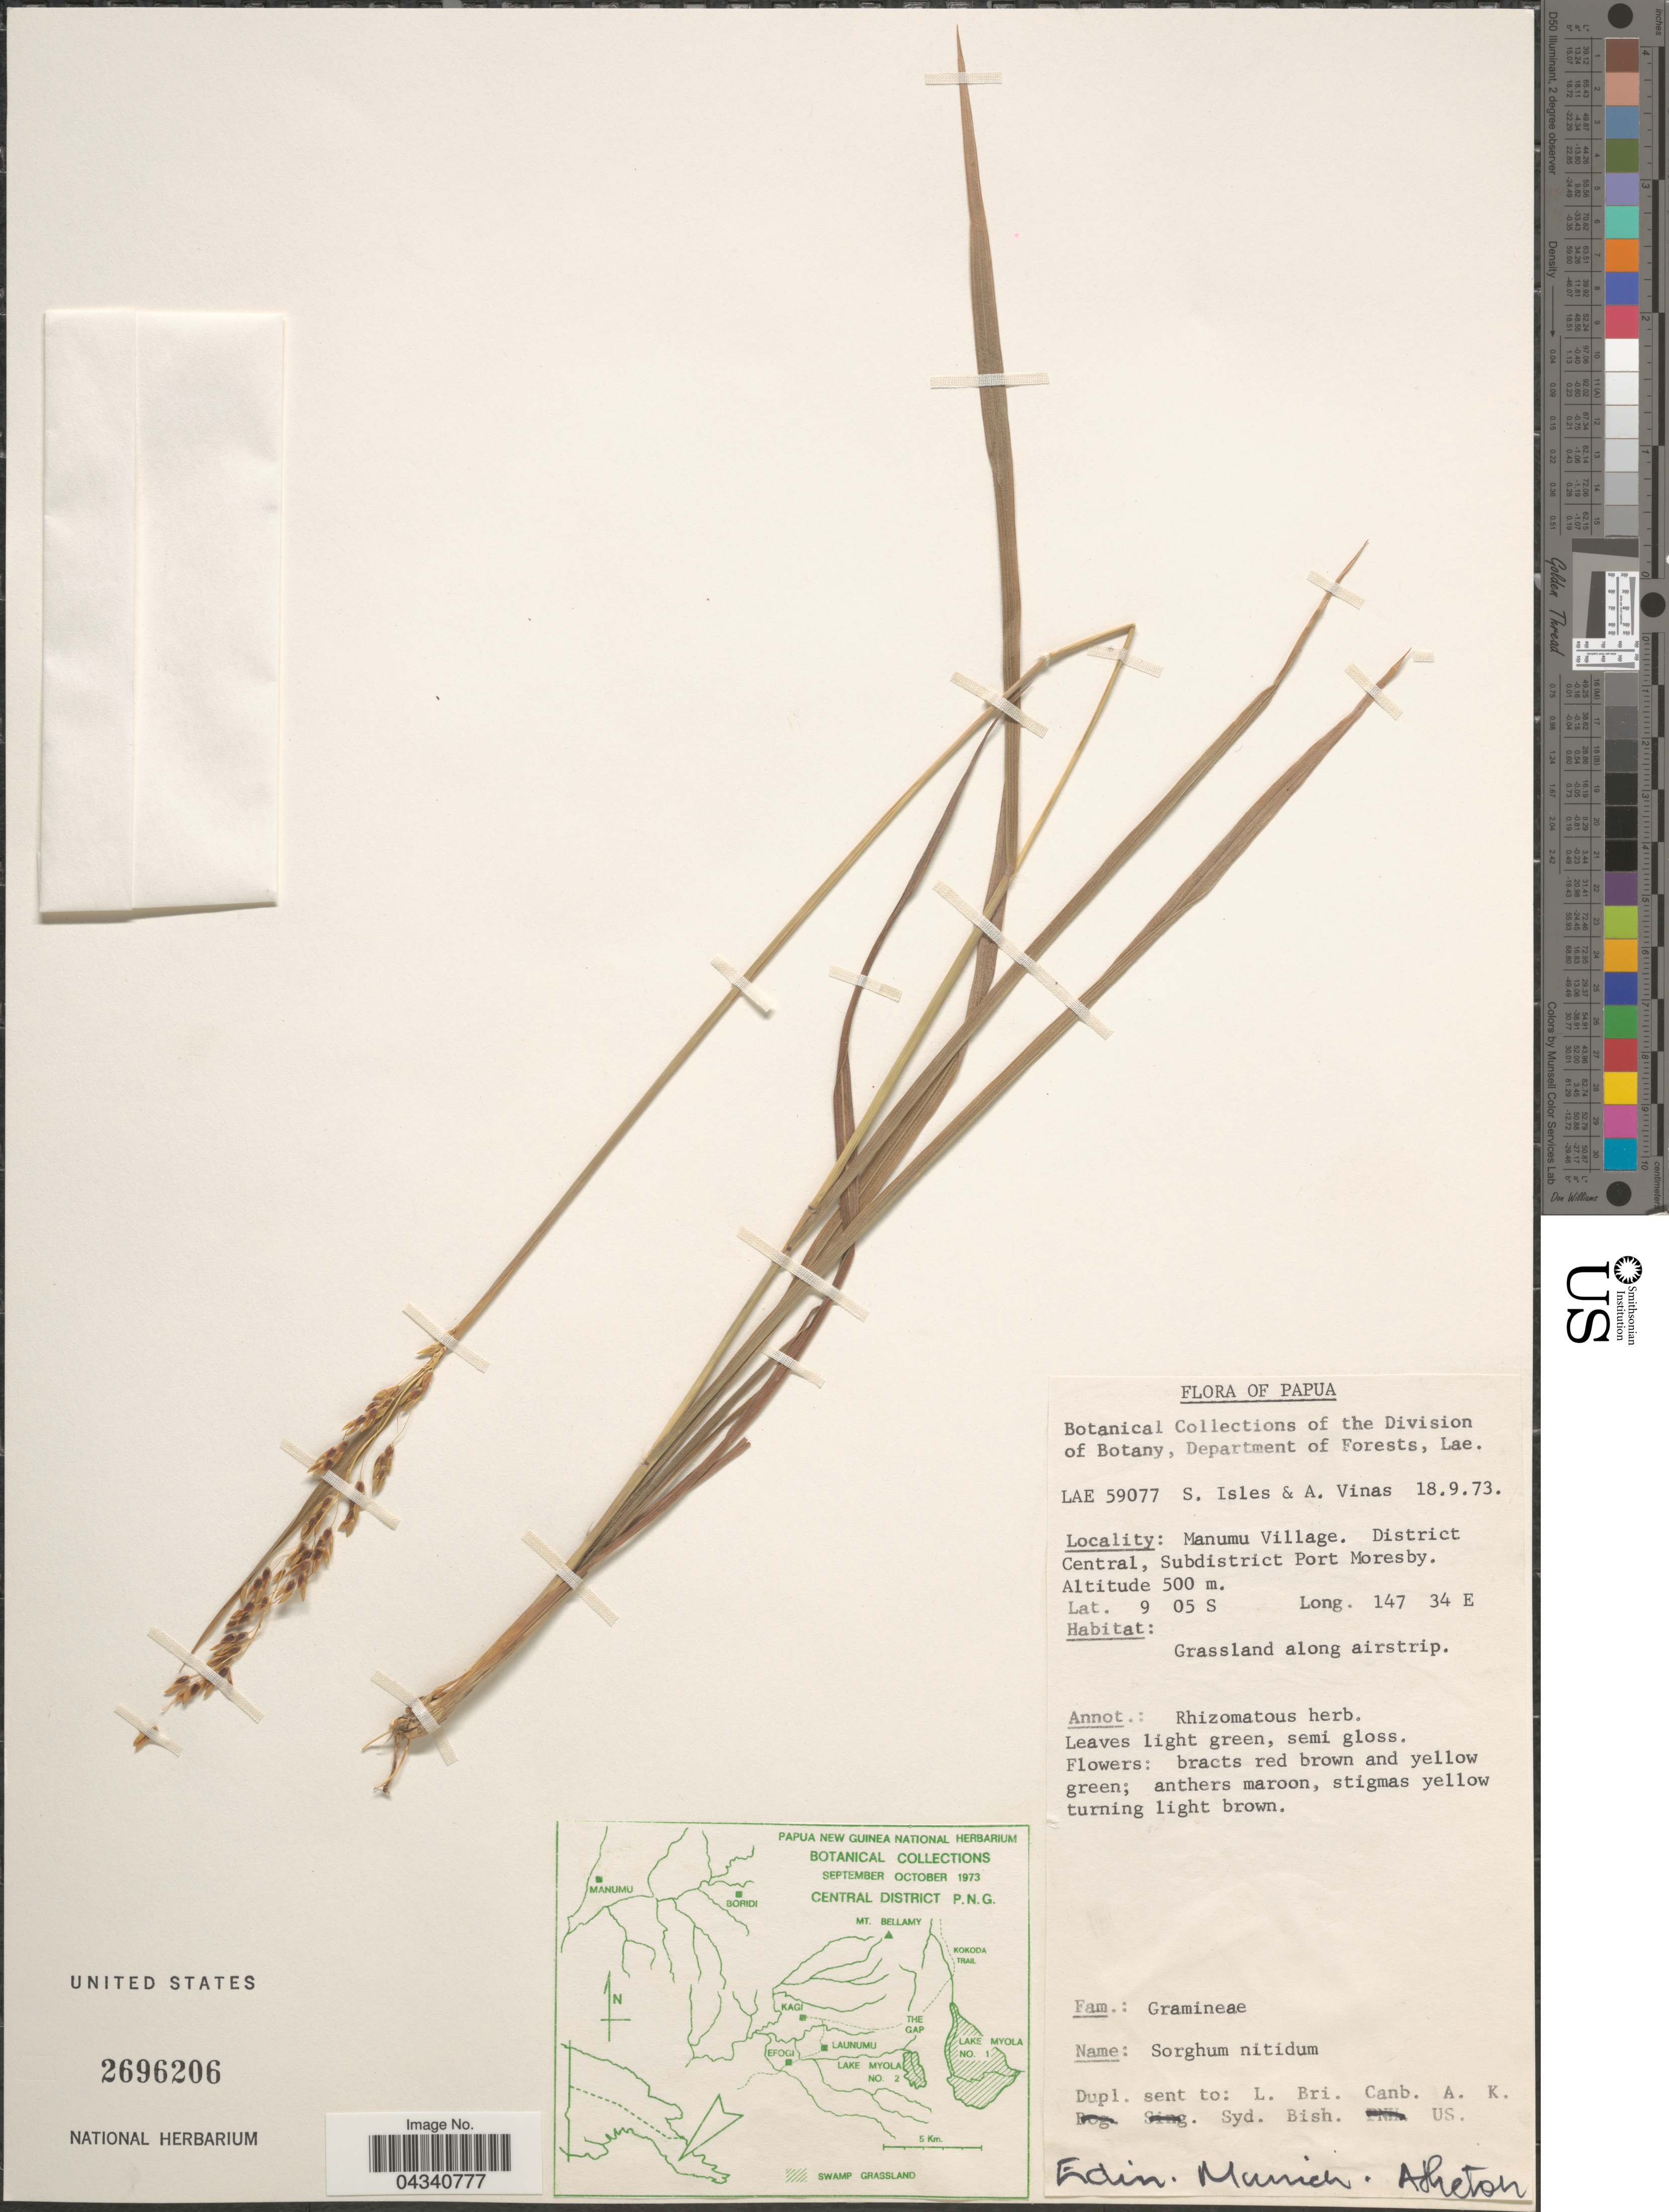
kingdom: Plantae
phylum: Tracheophyta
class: Liliopsida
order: Poales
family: Poaceae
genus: Sorghum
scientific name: Sorghum nitidum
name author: (Vahl) Pers.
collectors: S. Isles & A. Vinas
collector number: LAE59077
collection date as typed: Transcribed d/m/y: 18/9/73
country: Papua New Guinea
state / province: Central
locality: Manumu Village. District Central, Subdistrict Port Moresby.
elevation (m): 500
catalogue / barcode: US 2696206